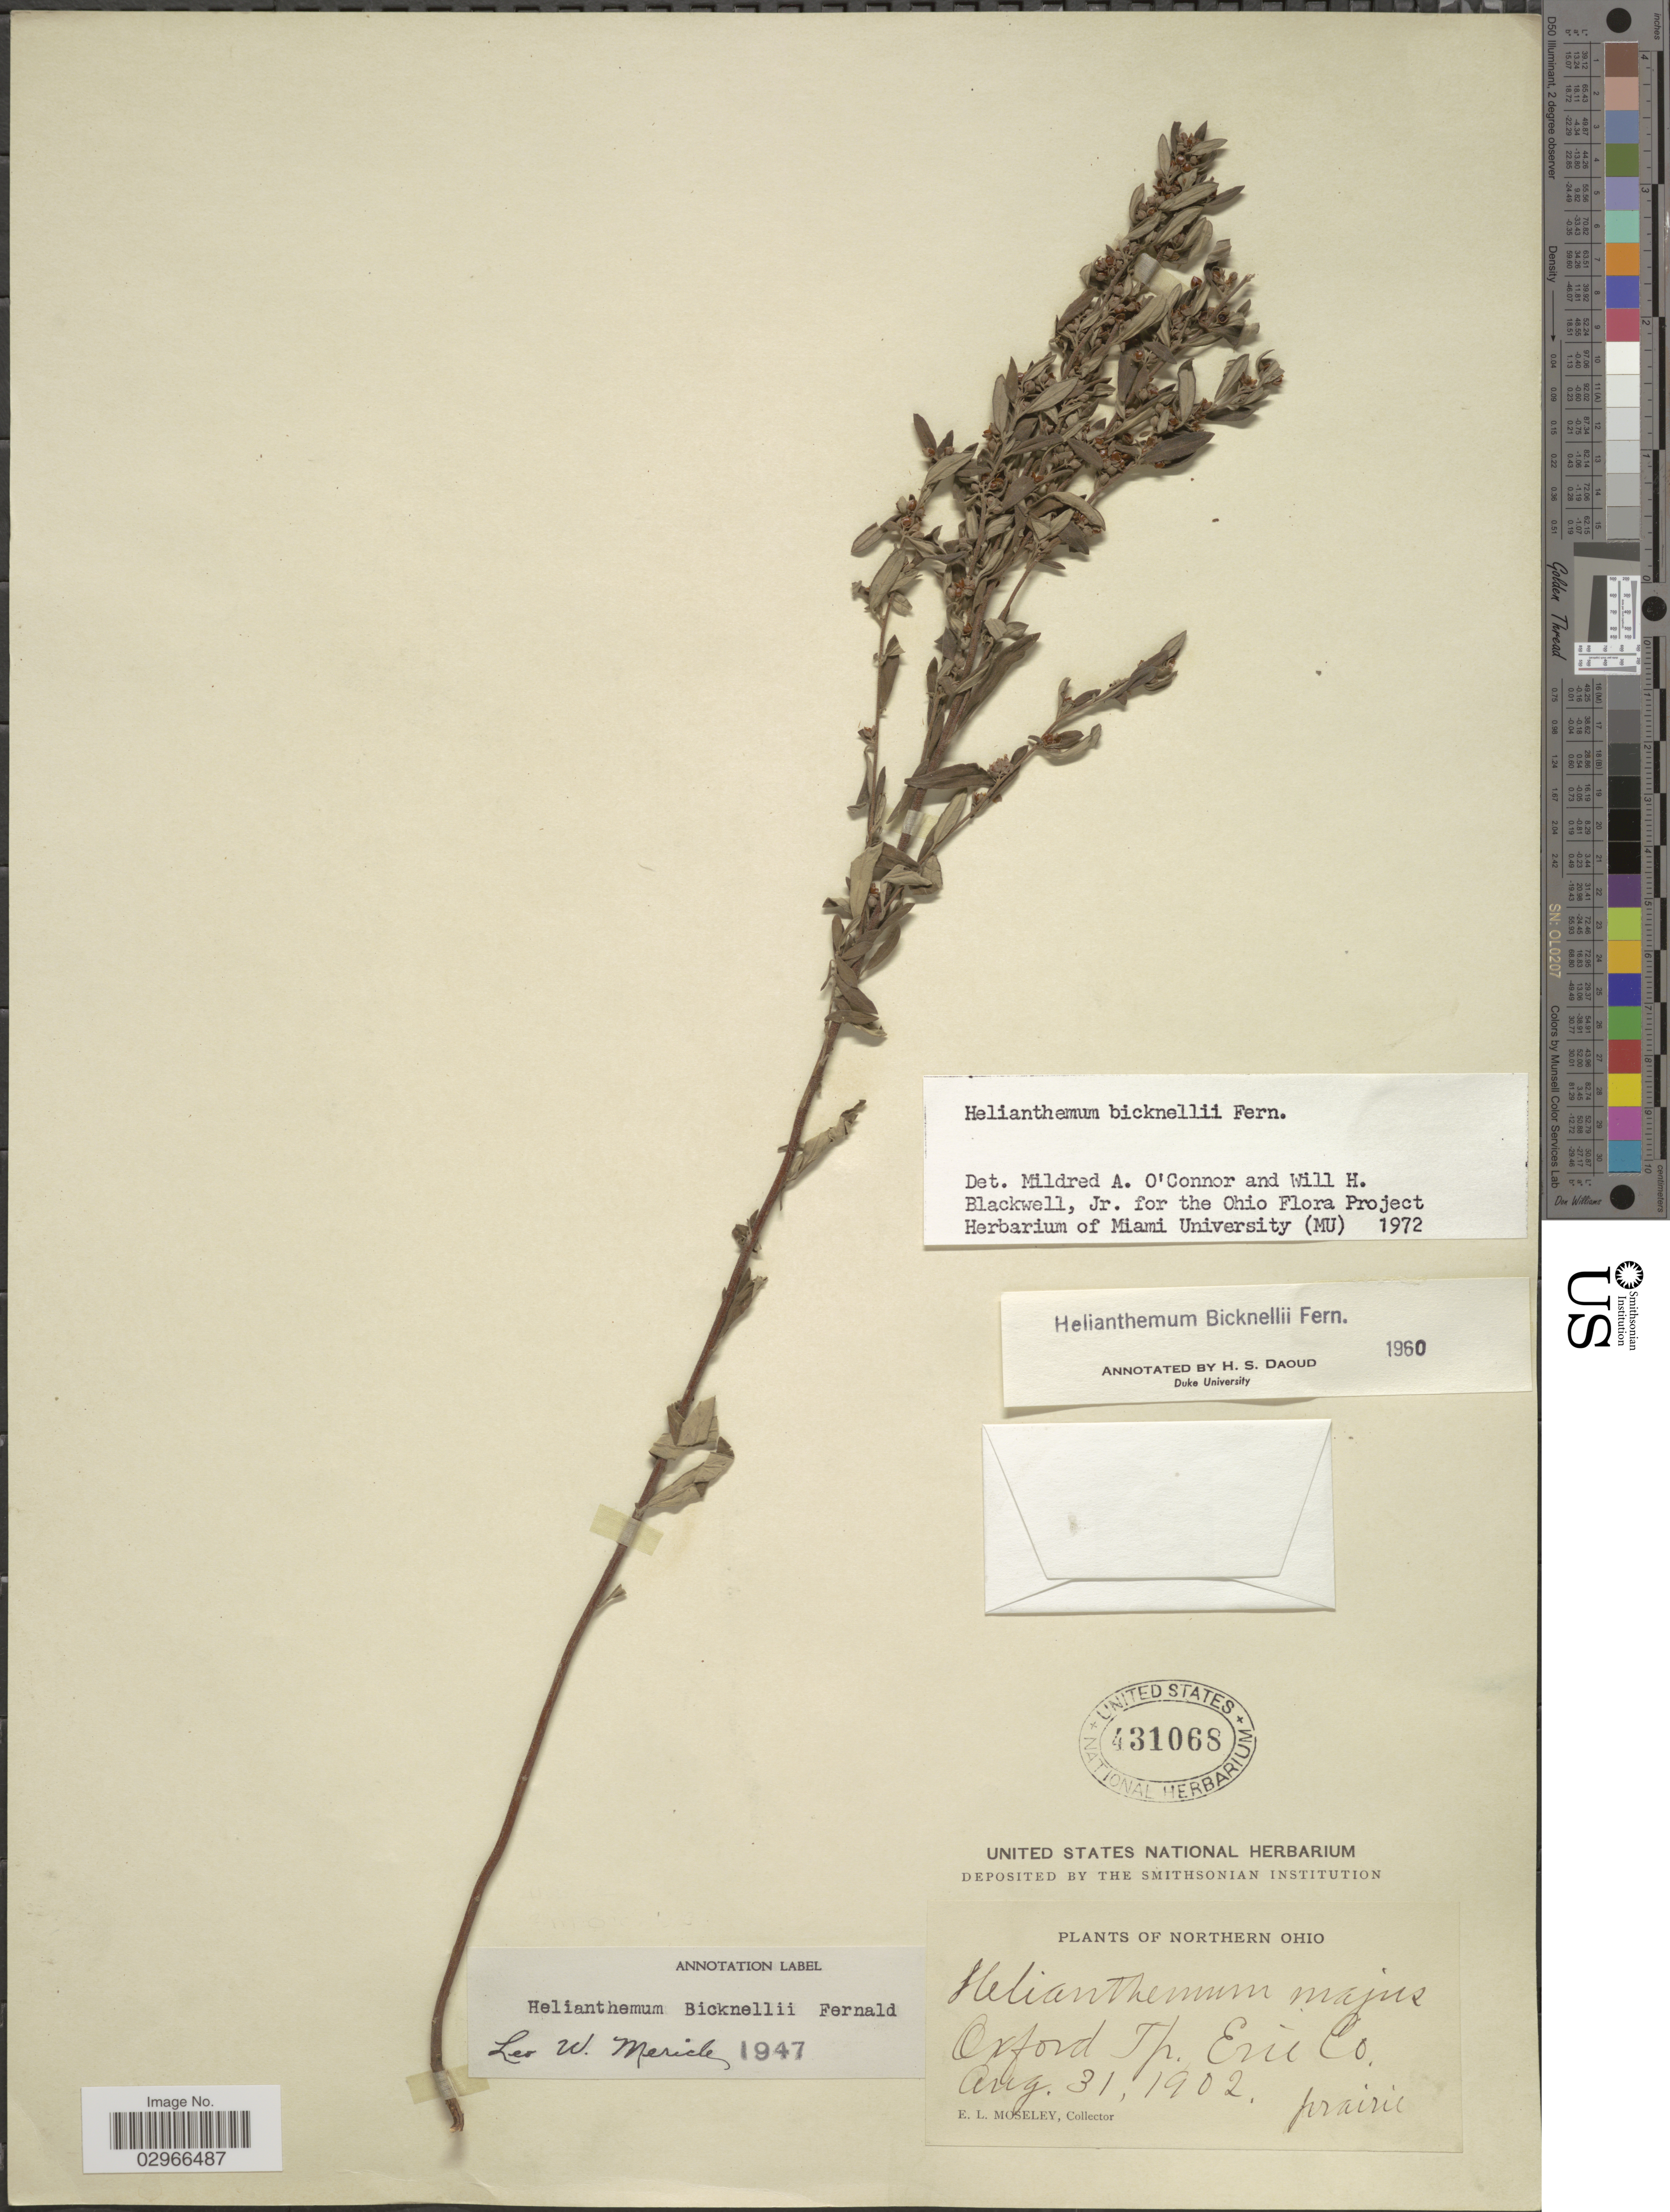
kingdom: Plantae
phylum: Tracheophyta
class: Magnoliopsida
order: Malvales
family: Cistaceae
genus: Helianthemum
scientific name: Helianthemum bicknellii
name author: Fernald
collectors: E. Moseley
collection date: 1902-08-31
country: United States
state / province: Ohio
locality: Northern Ohio. Oxford Tp. Erie Co.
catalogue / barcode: US 431068